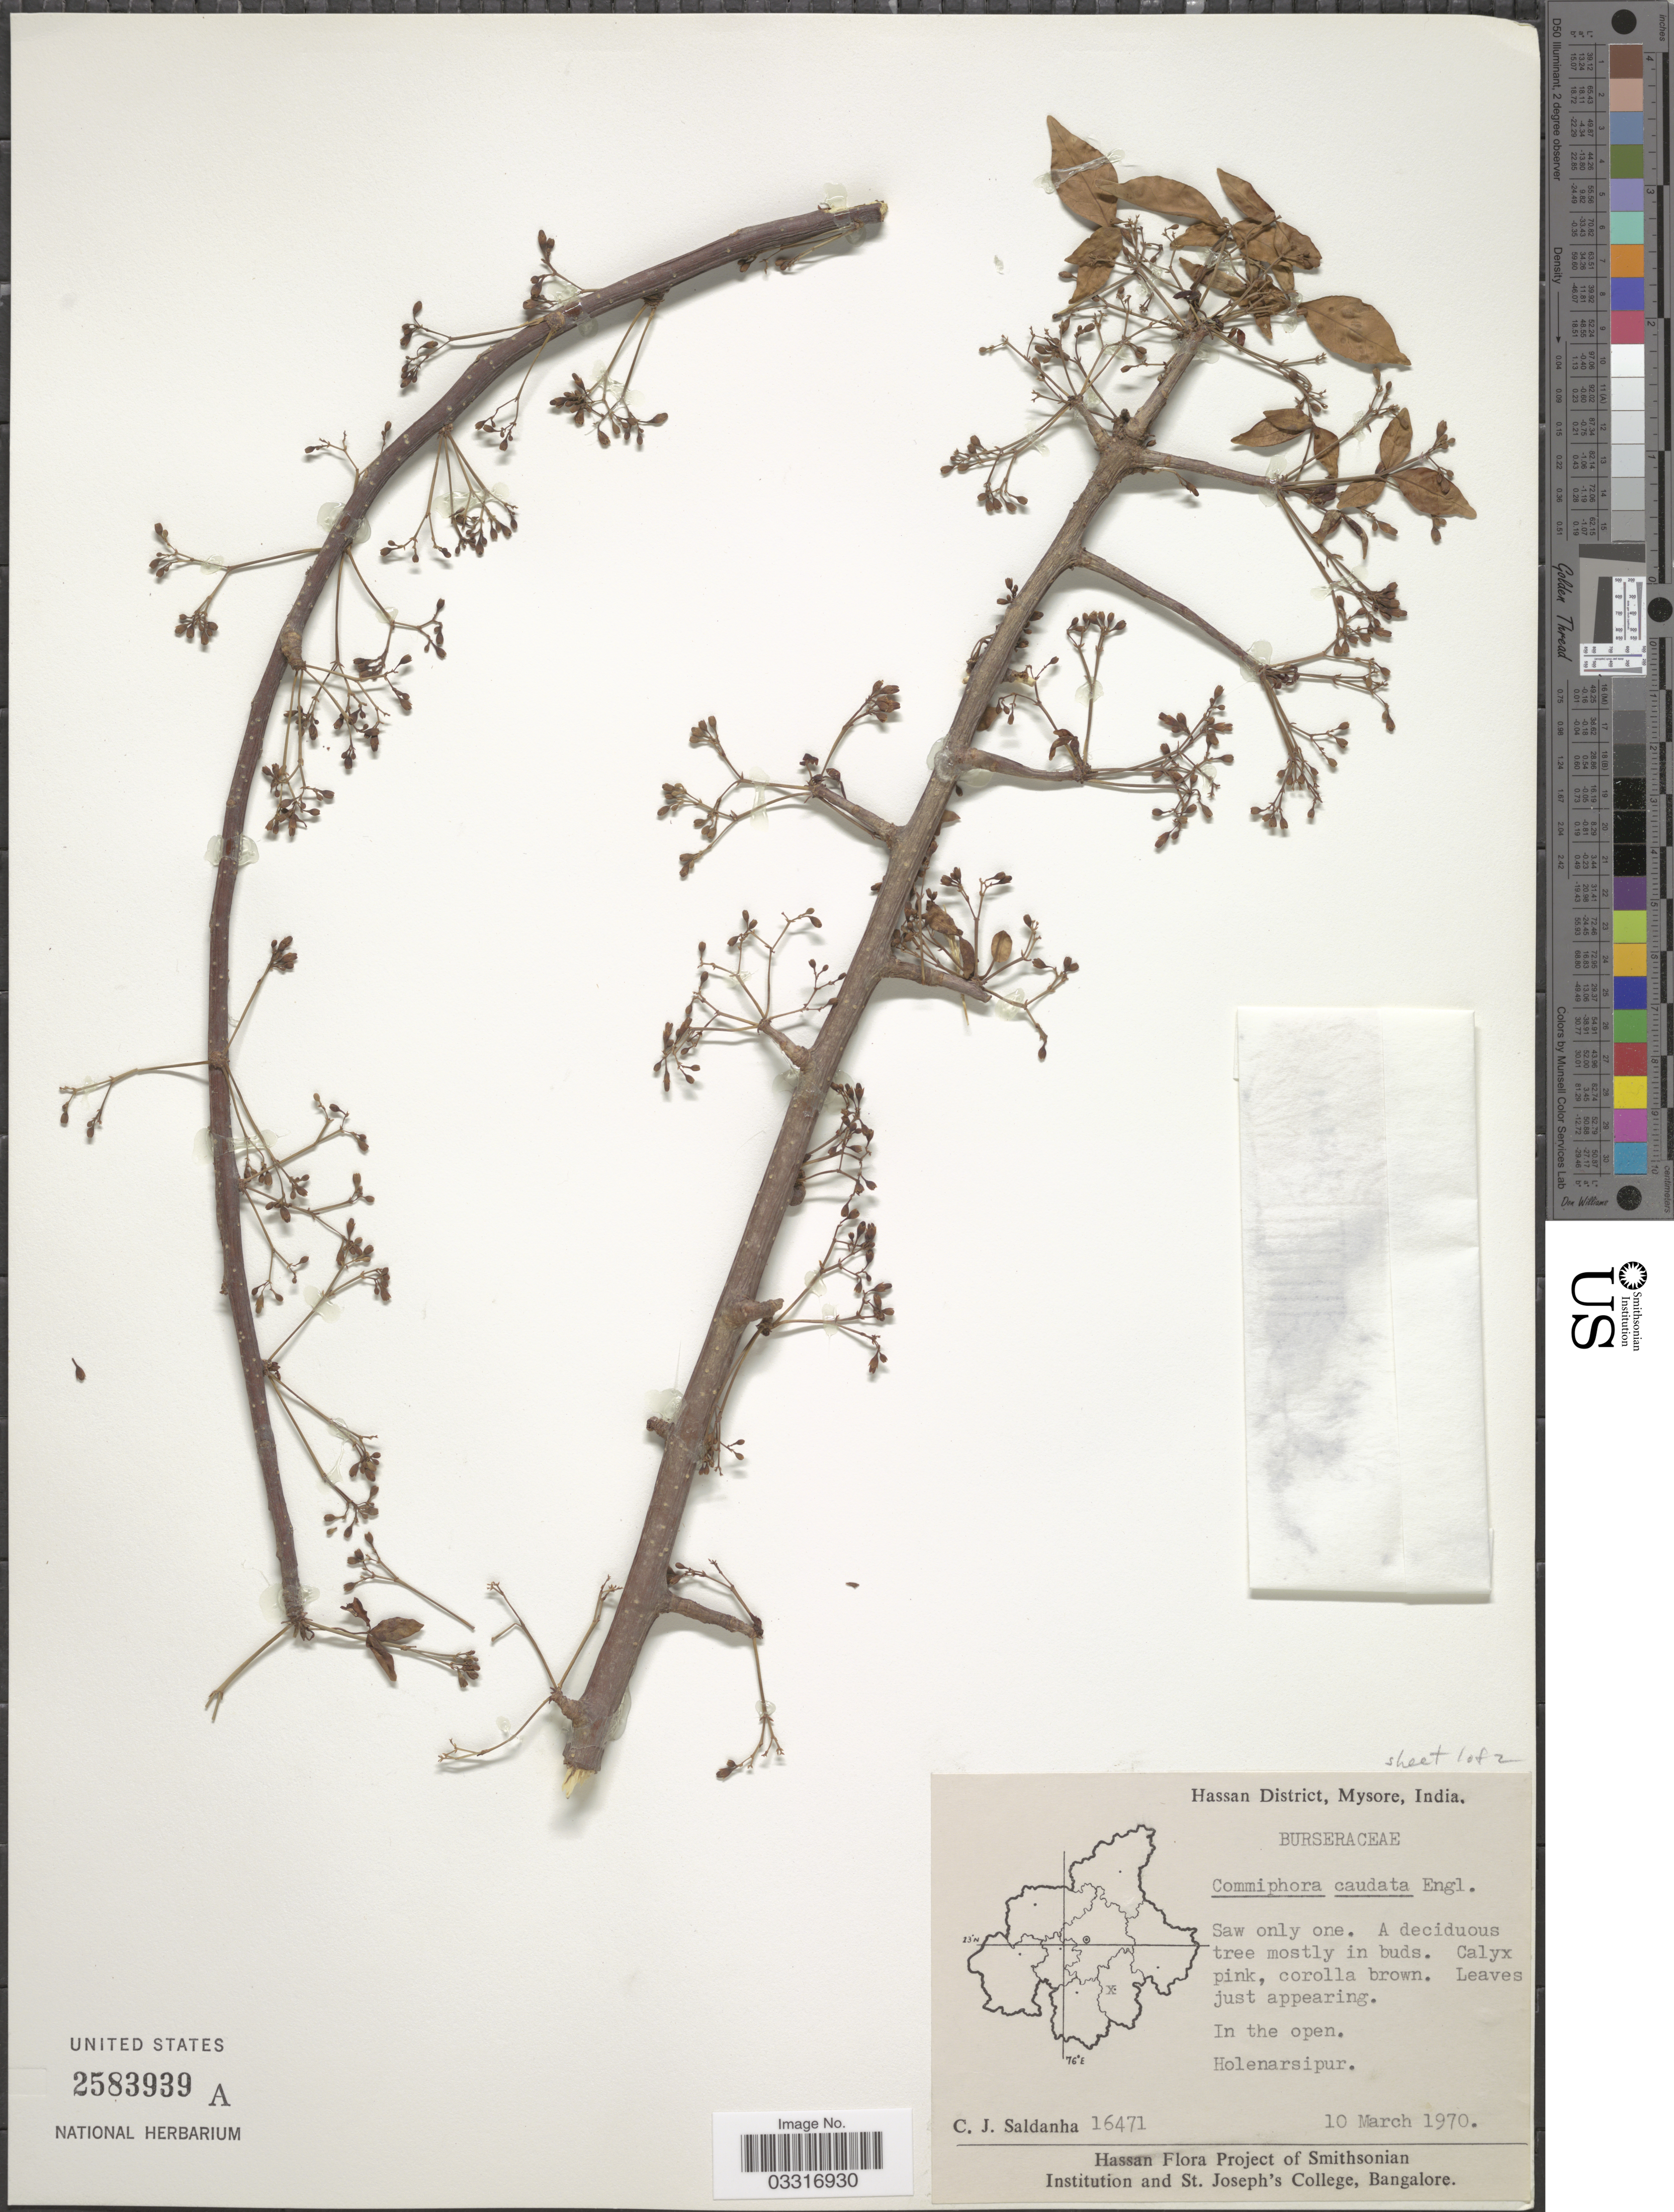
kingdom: Plantae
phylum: Tracheophyta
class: Magnoliopsida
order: Sapindales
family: Burseraceae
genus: Commiphora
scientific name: Commiphora caudata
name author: Engl.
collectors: C. J. Saldanha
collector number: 16471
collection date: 1970-03-10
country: India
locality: Hassan District, Mysore, Holenarsipur.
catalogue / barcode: US 2583939A